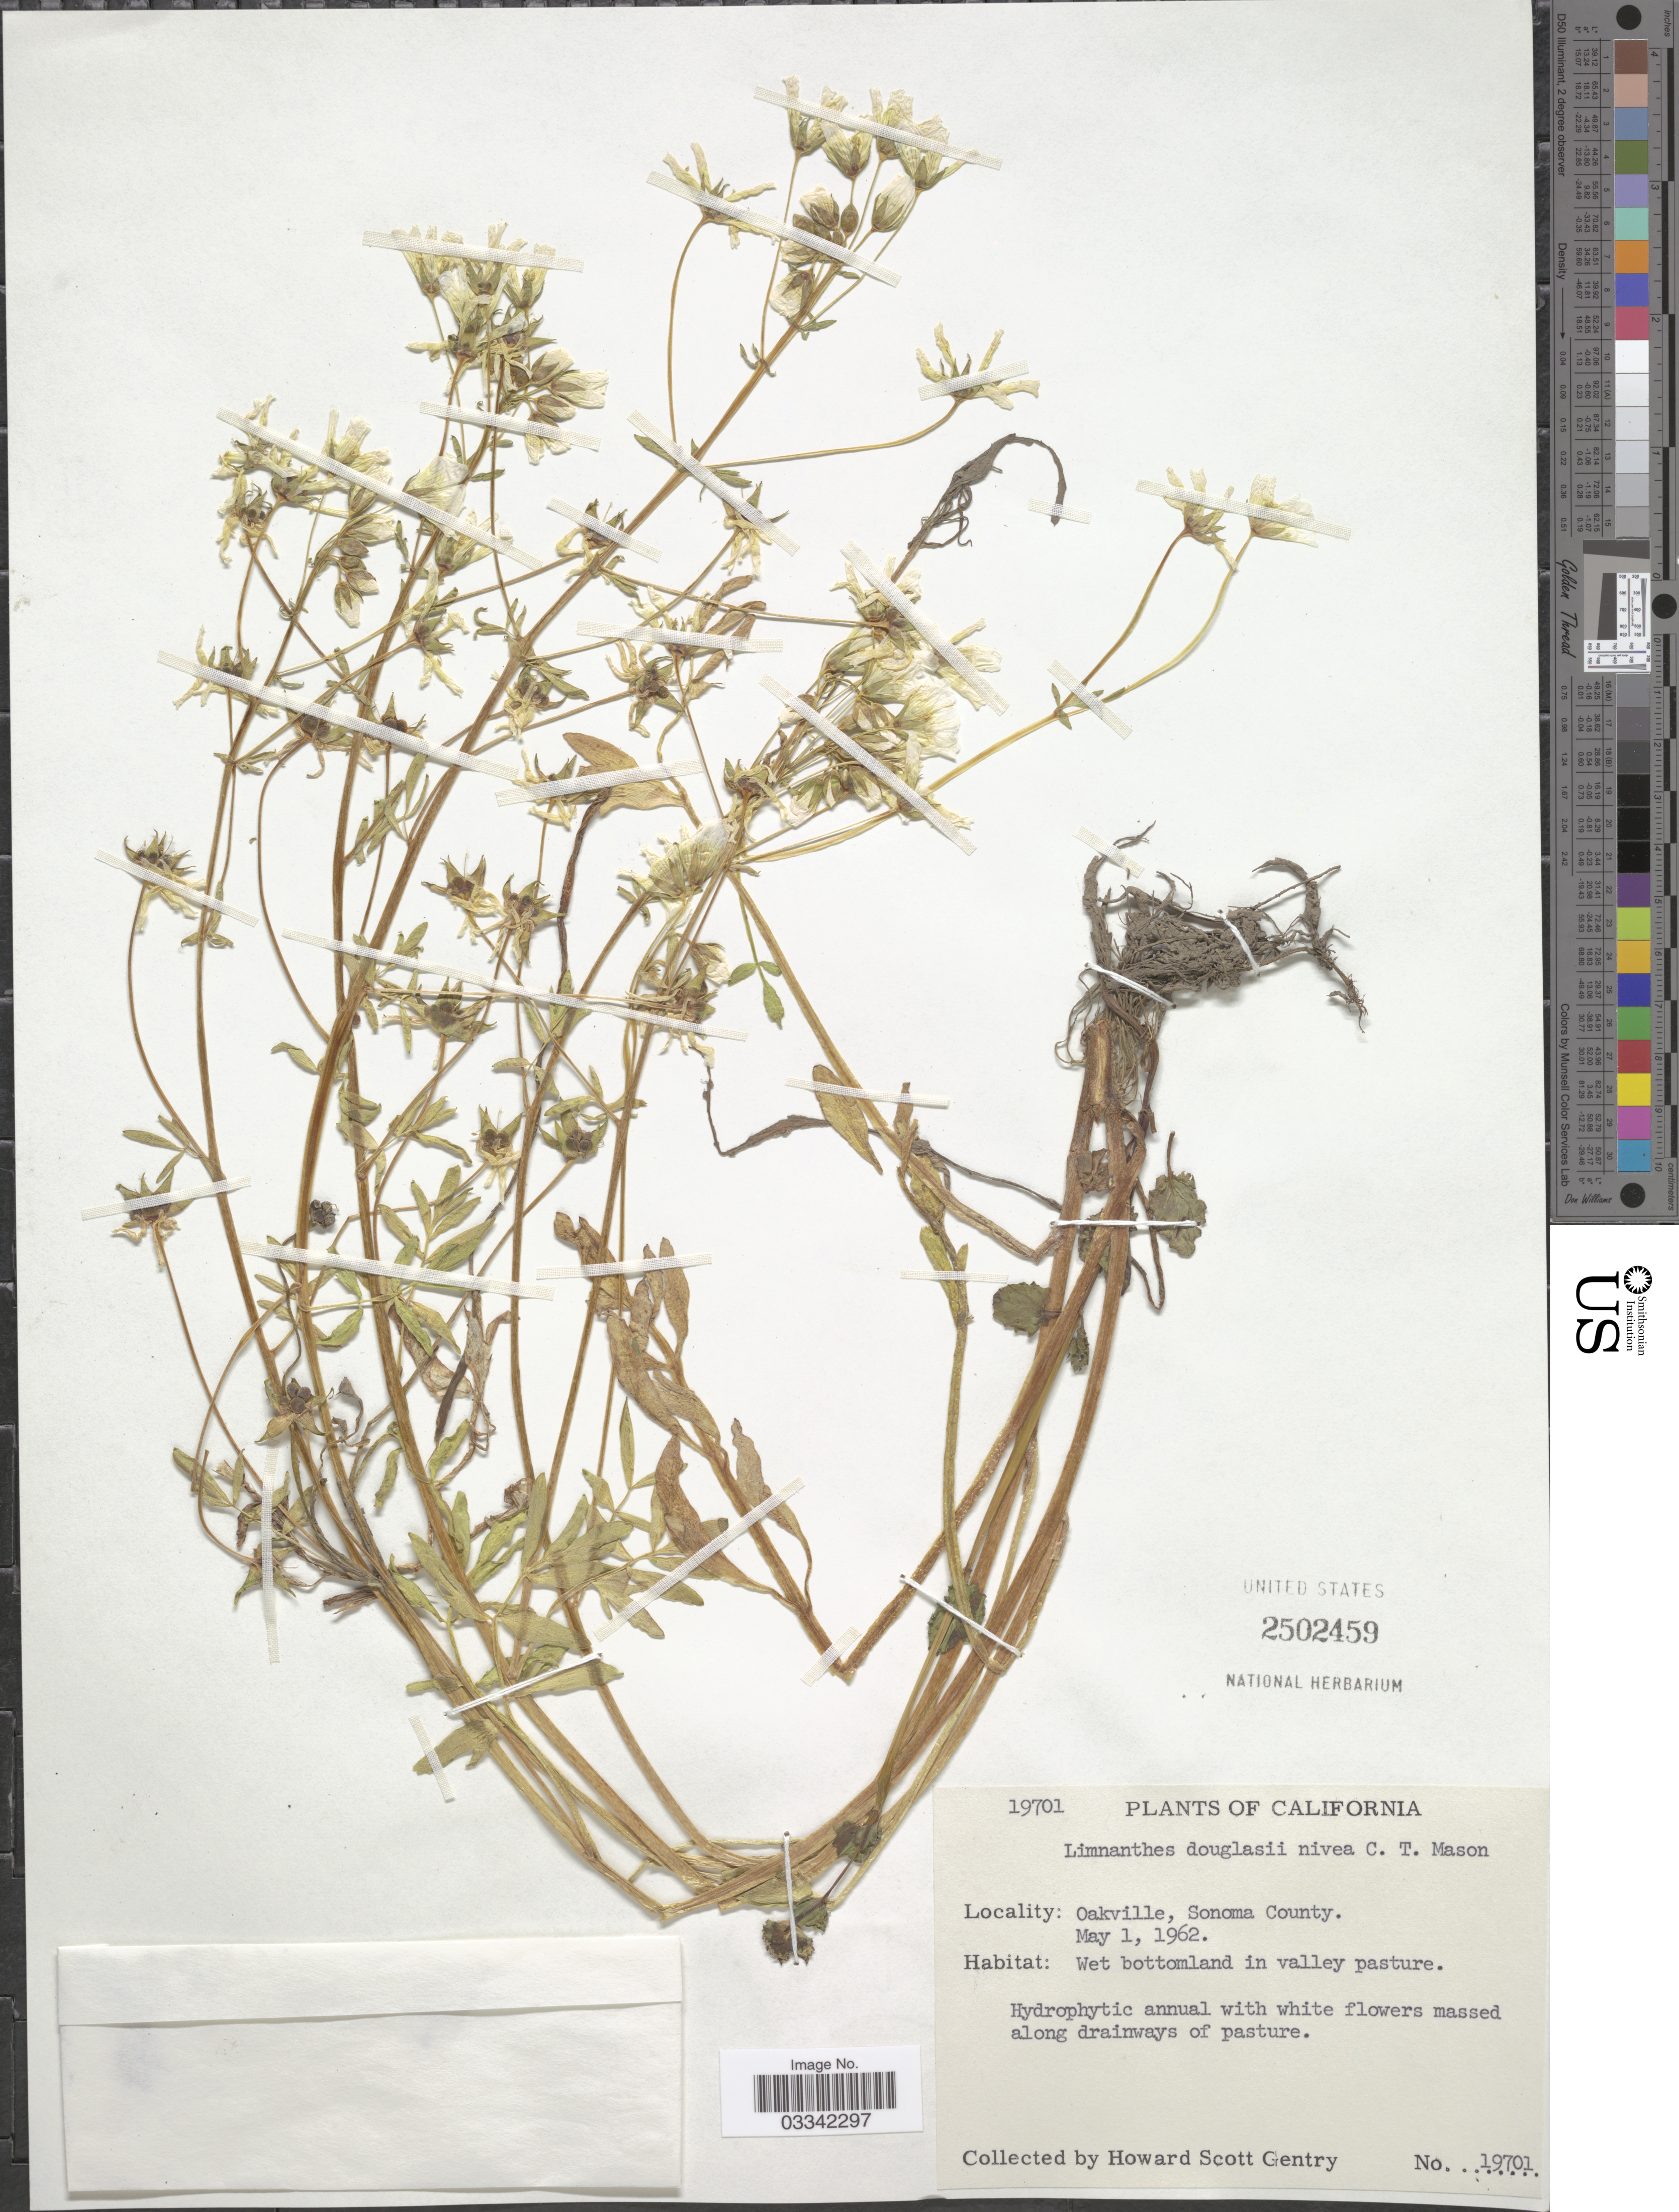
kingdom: Plantae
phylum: Tracheophyta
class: Magnoliopsida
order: Brassicales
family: Limnanthaceae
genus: Limnanthes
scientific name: Limnanthes douglasii var. nivea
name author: Mason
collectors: H. S. Gentry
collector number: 19701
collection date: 1962-05-01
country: United States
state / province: California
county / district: Sonoma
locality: Oakville, Sonoma County.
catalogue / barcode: US 2502459